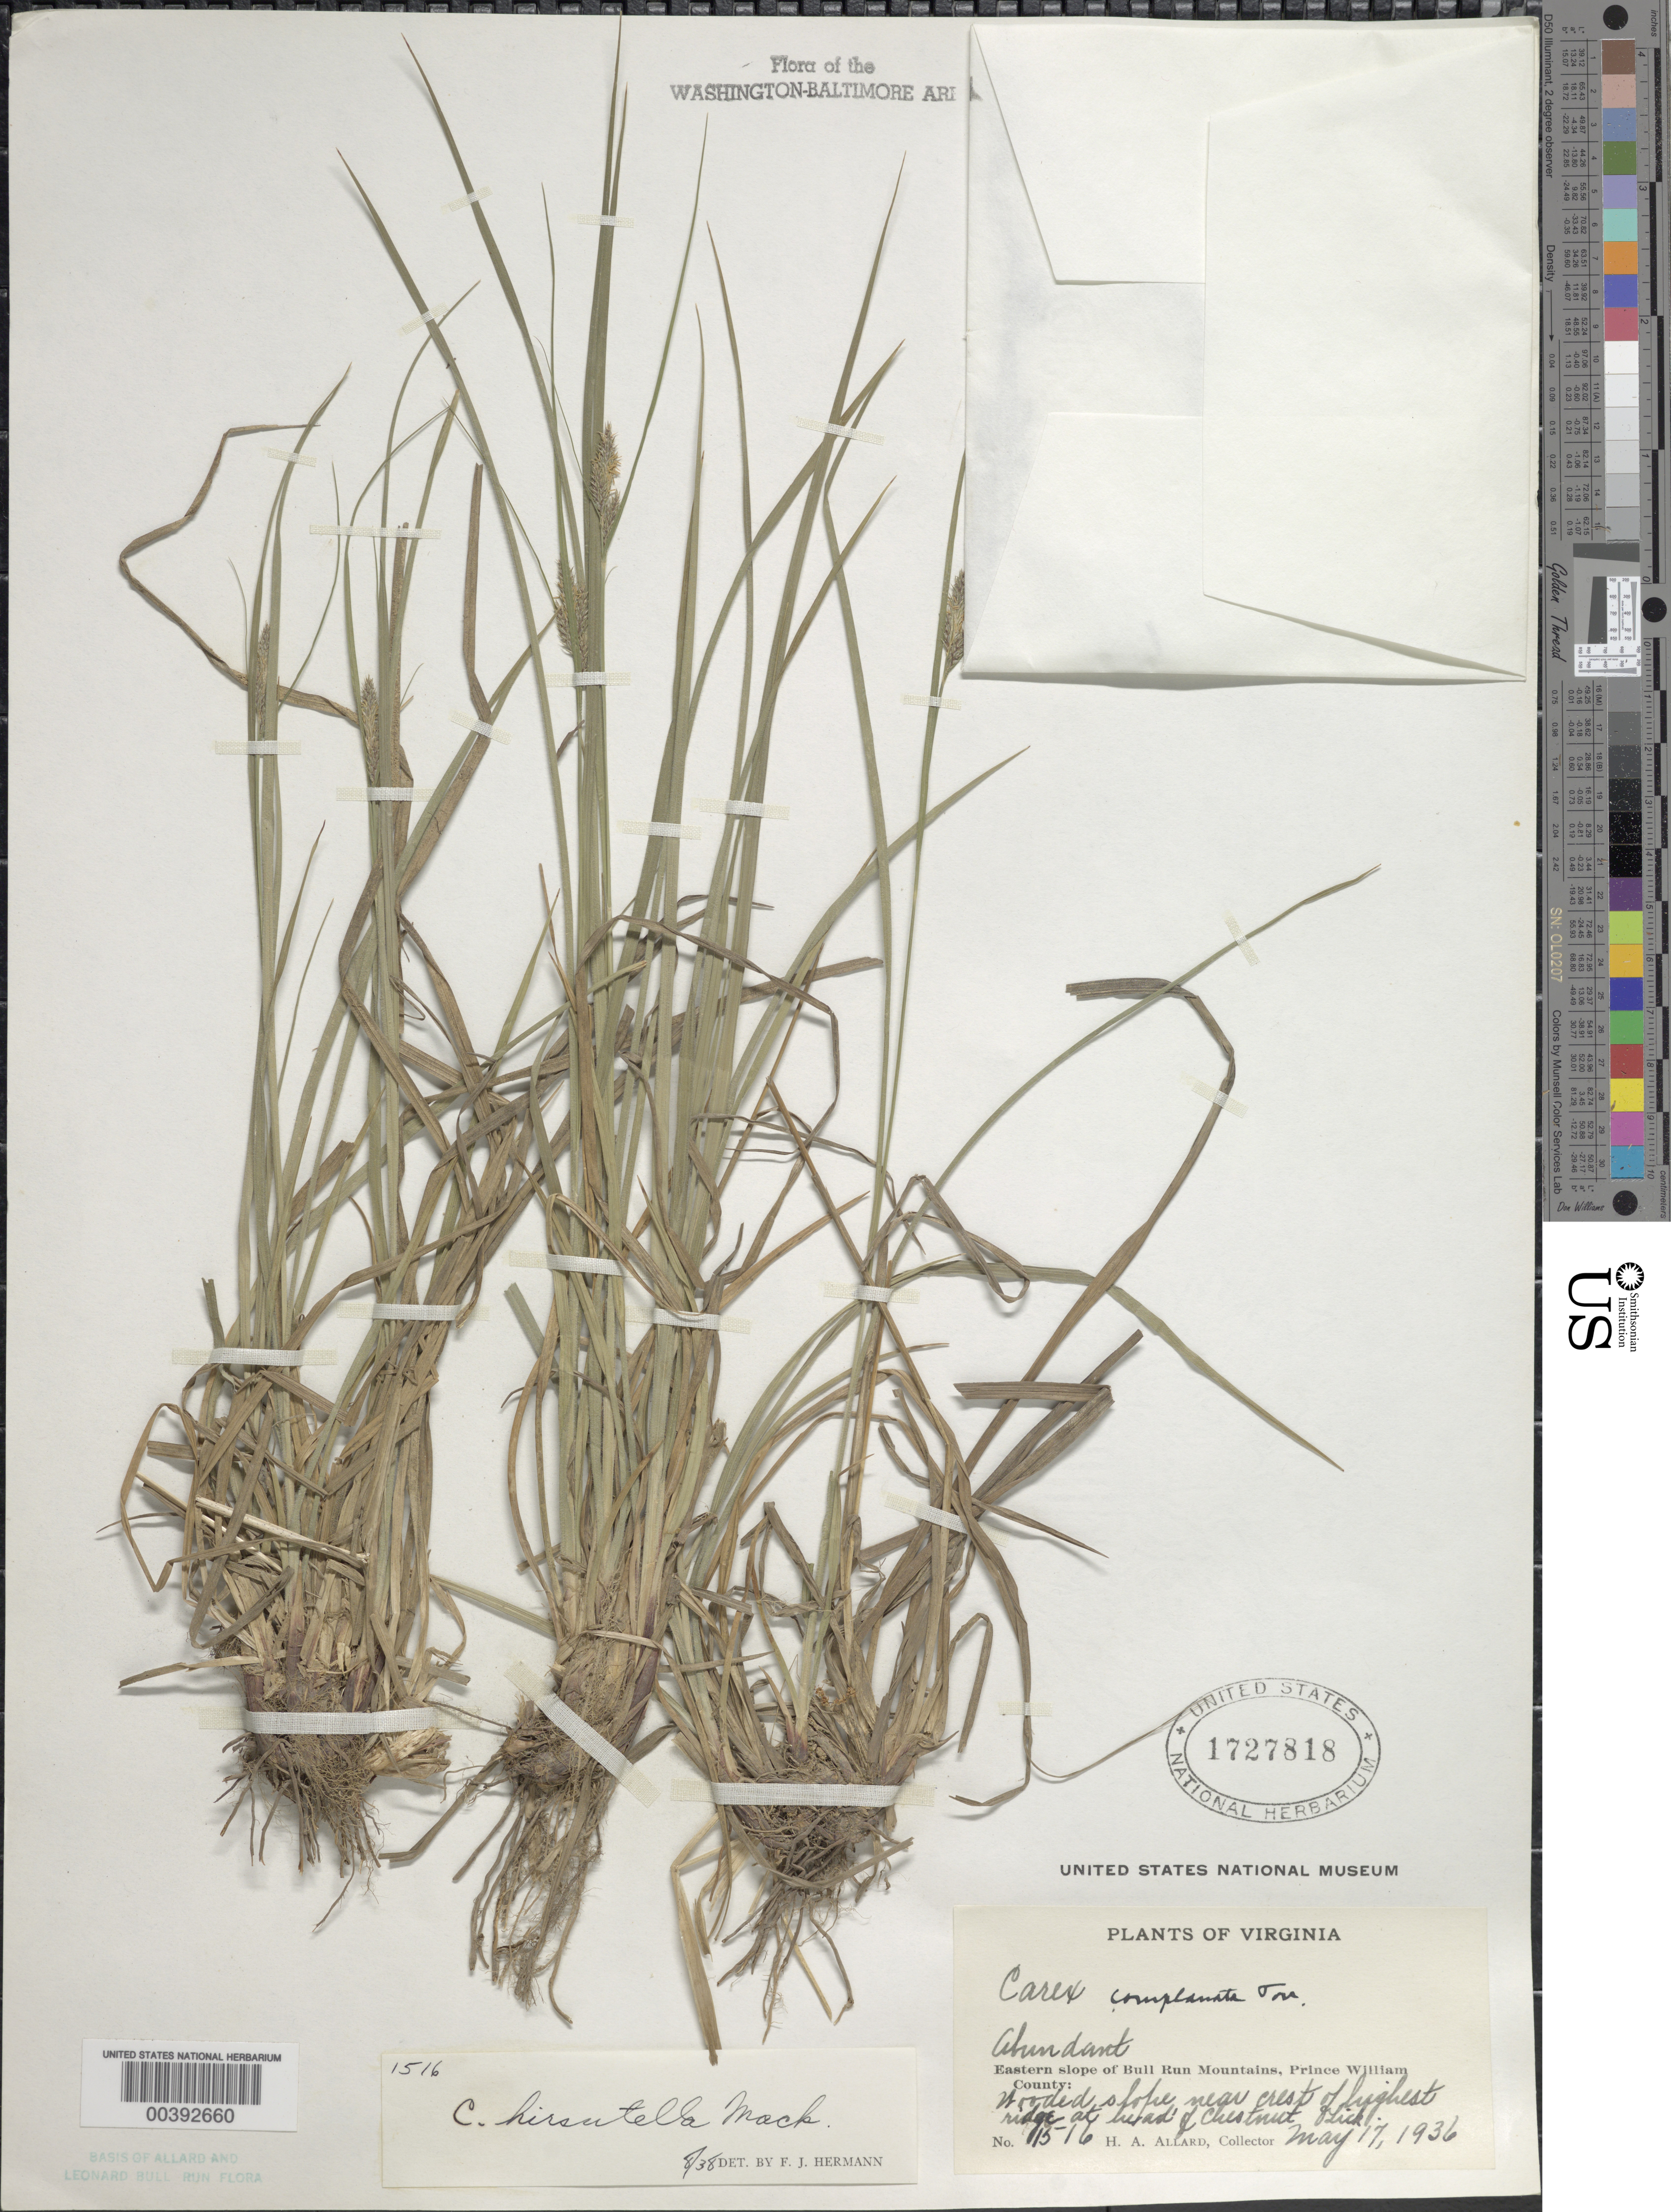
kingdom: Plantae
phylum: Tracheophyta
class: Liliopsida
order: Poales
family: Cyperaceae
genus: Carex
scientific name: Carex hirsutella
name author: Mack.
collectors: H. A. Allard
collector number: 1516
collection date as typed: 17 May 1936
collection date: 1936-05-17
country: United States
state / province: Virginia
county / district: Prince William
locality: Chestnut Lick Head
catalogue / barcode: US 1727818